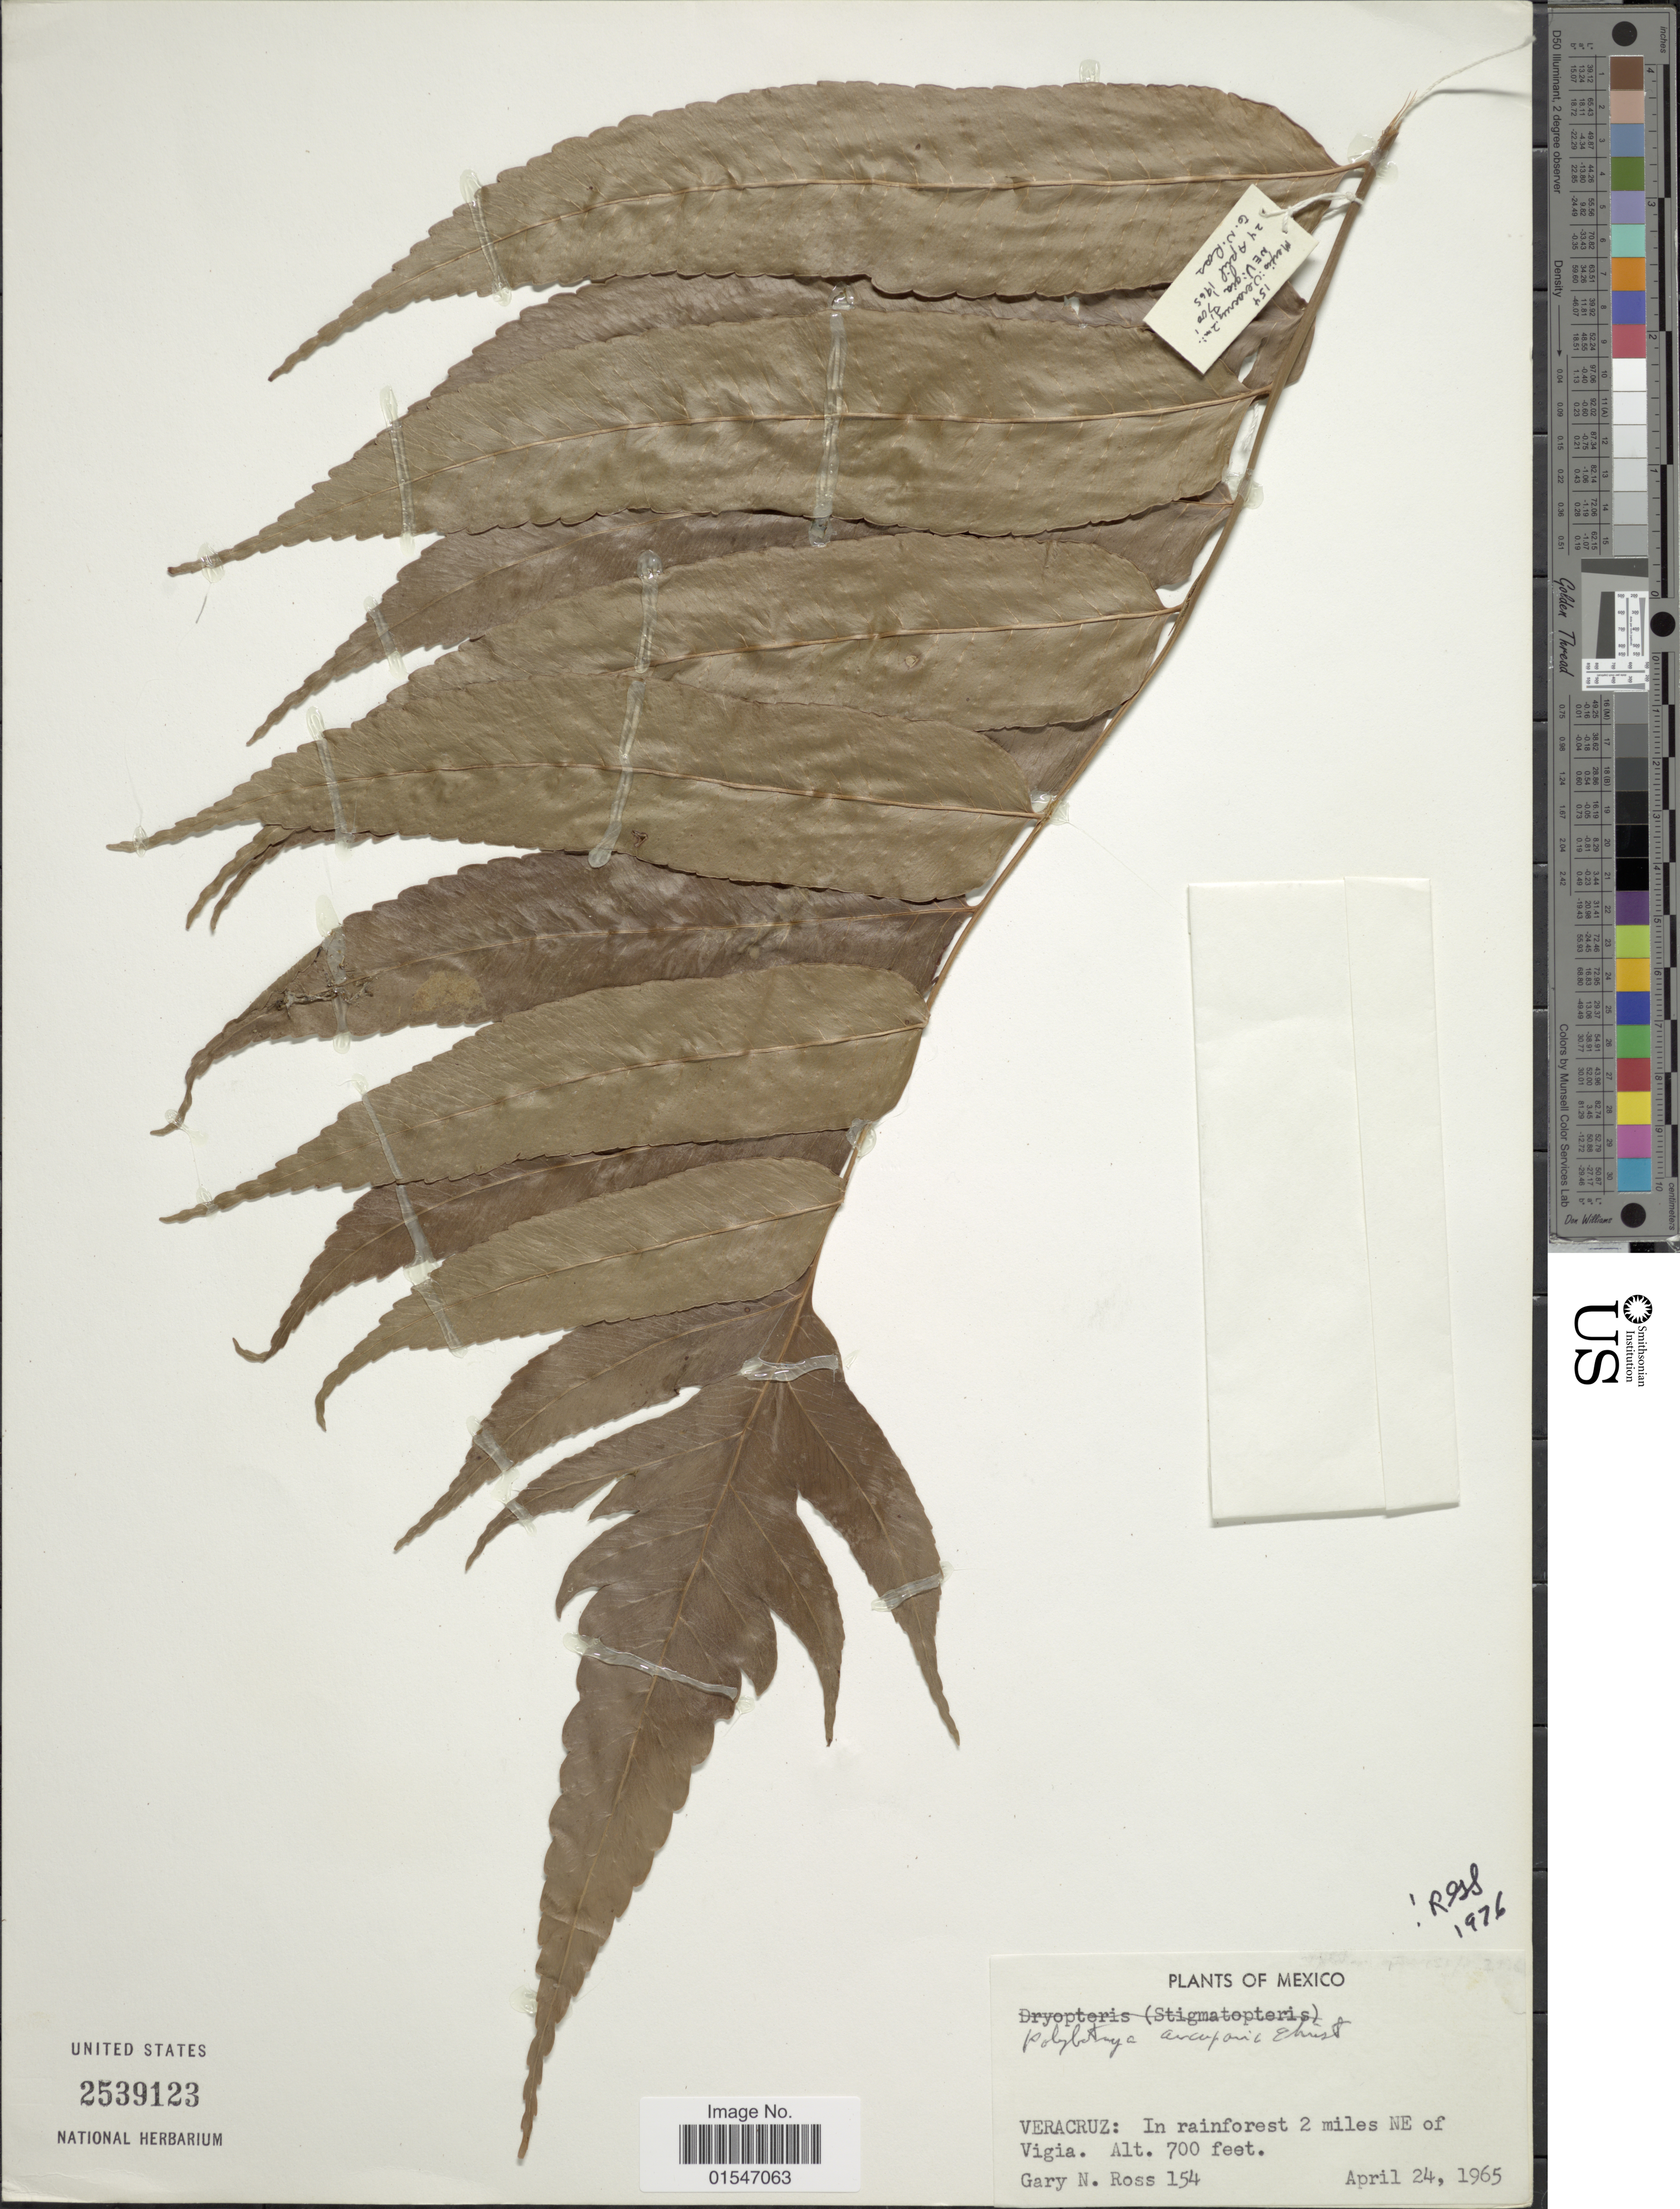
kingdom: Plantae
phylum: Tracheophyta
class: Polypodiopsida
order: Polypodiales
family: Dryopteridaceae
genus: Polybotrya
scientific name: Polybotrya polybotryoides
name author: (Baker) Christ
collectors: G. N. Ross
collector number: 154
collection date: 1965-04-24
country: Mexico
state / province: Veracruz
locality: Veracruz: In rainforest 2 miles NE of Vigia.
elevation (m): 213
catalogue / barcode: US 2539123